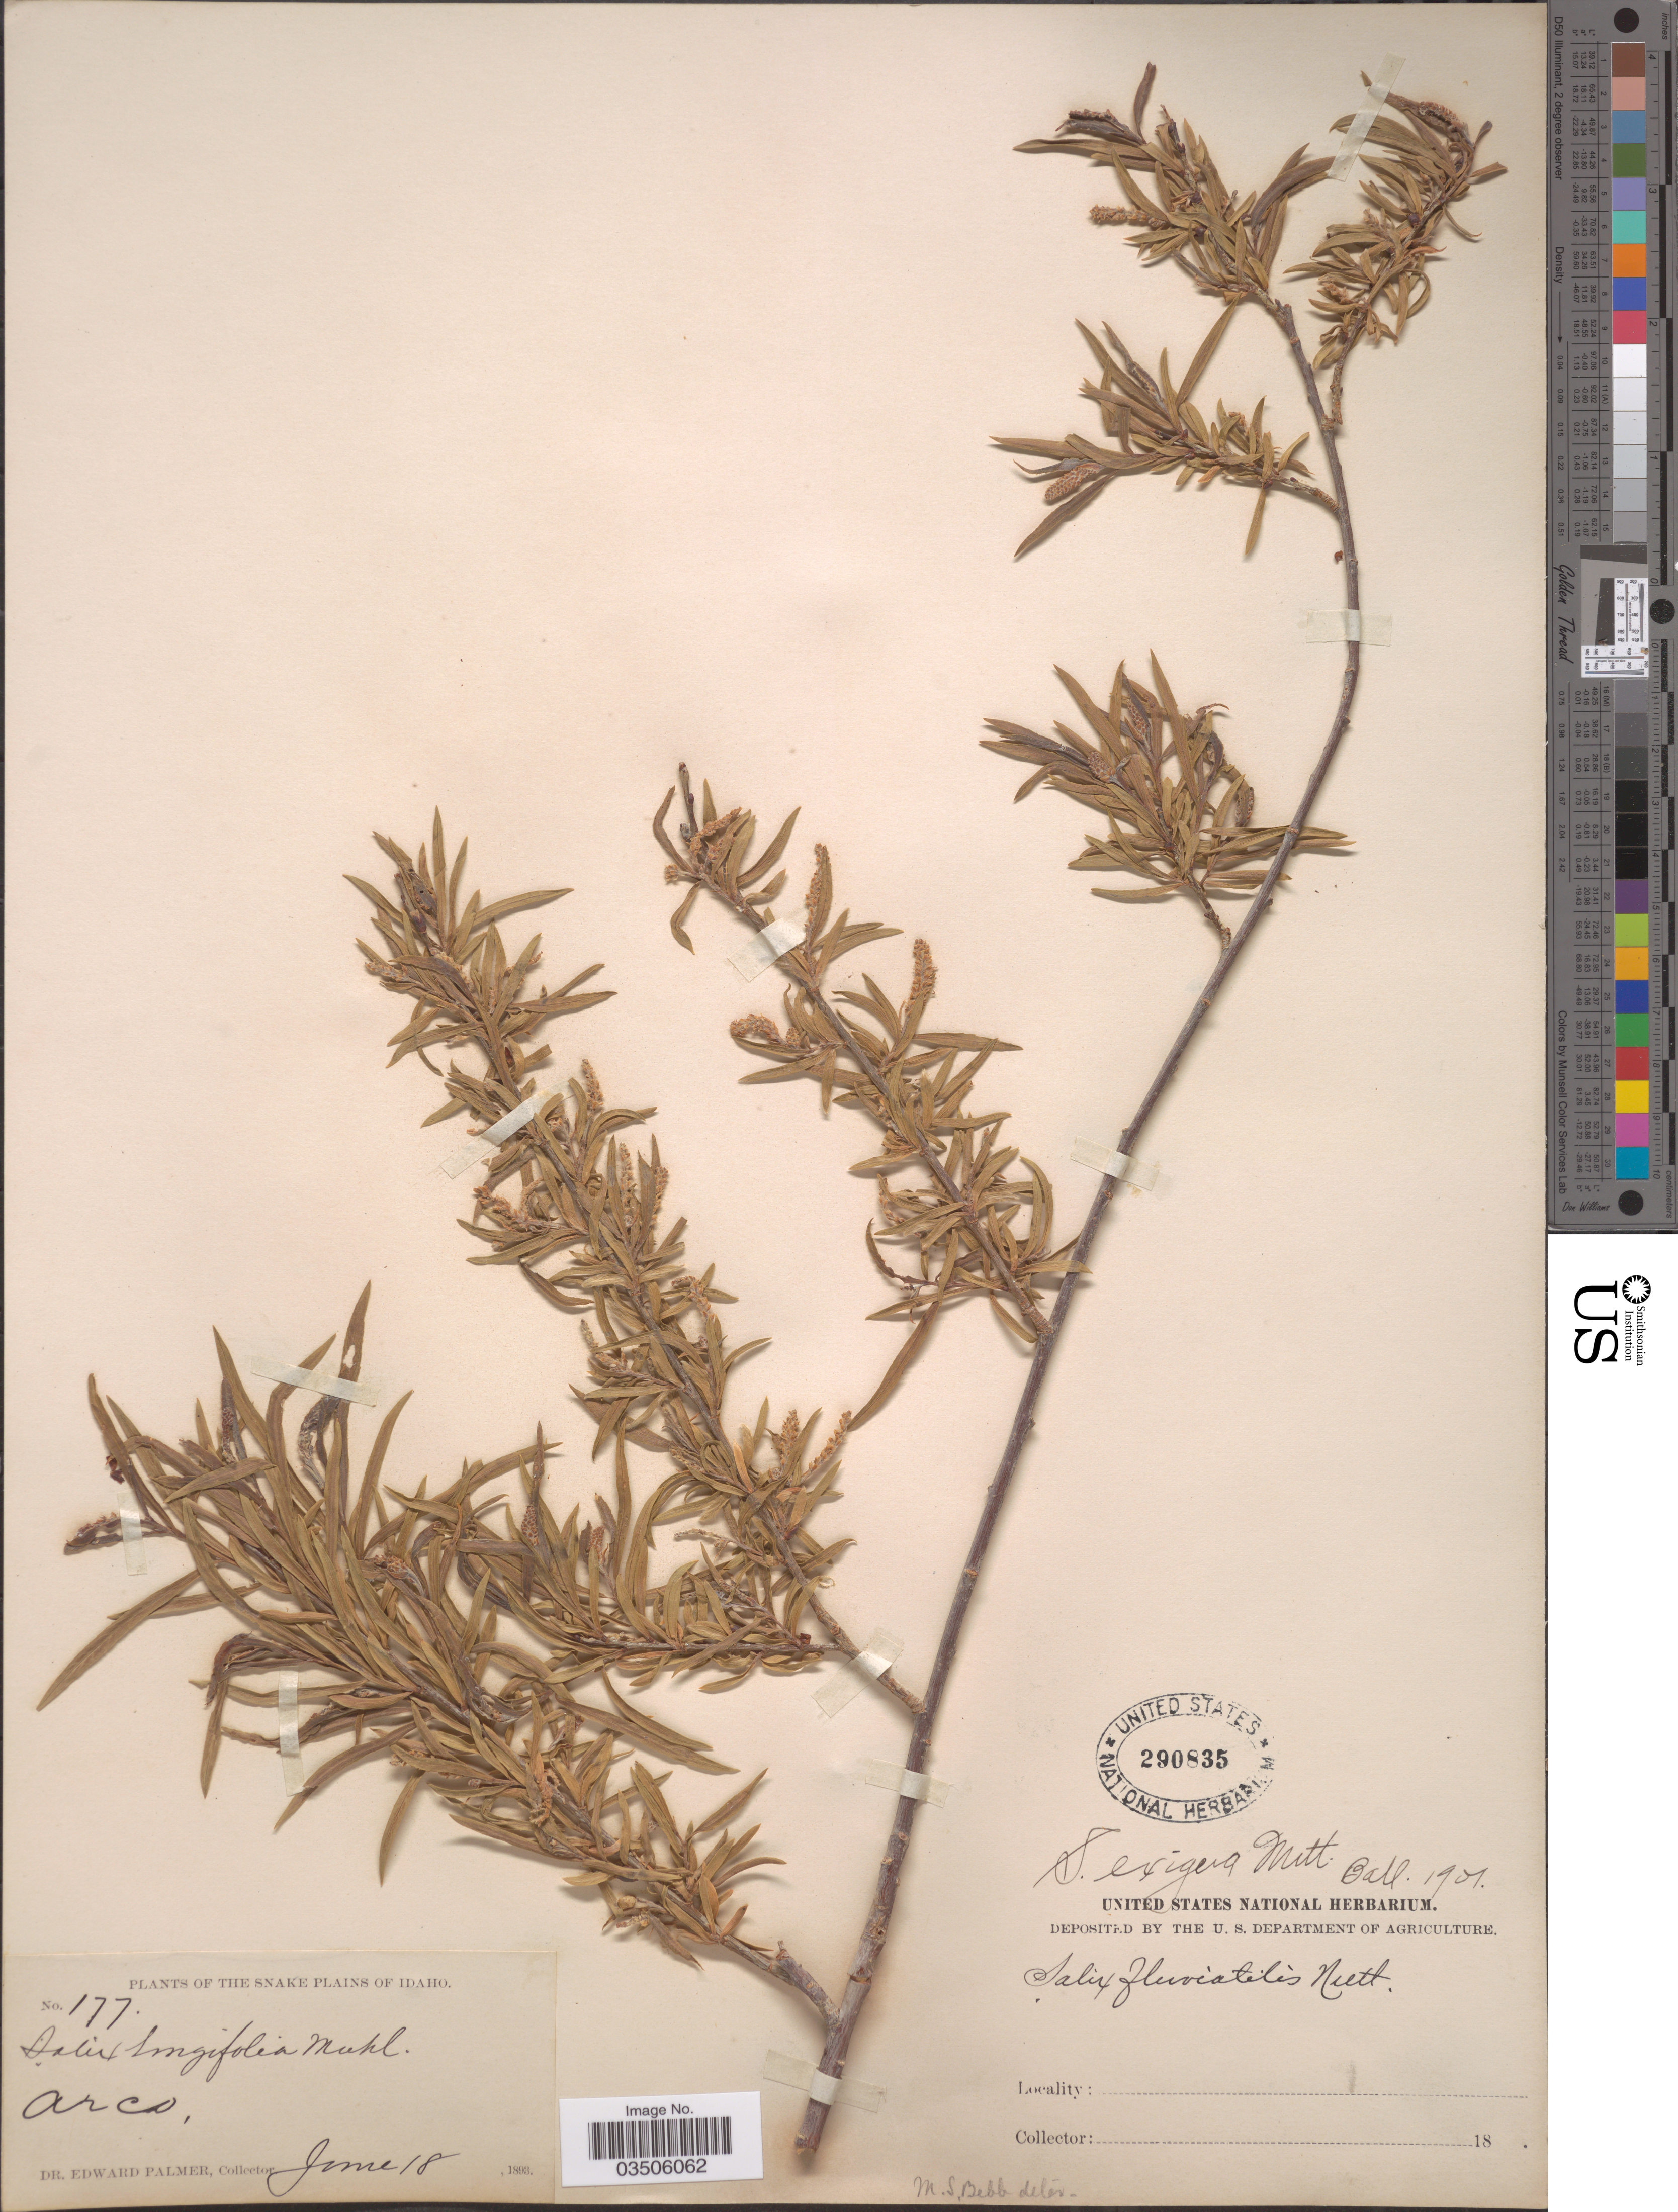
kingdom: Plantae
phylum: Tracheophyta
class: Magnoliopsida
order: Malpighiales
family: Salicaceae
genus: Salix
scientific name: Salix tenerrima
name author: (L.F. Hend.) A. Heller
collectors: E. Palmer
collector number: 177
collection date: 1893-06-18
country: United States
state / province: Idaho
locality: Snake plains of Idaho. Arco.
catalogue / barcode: US 290835